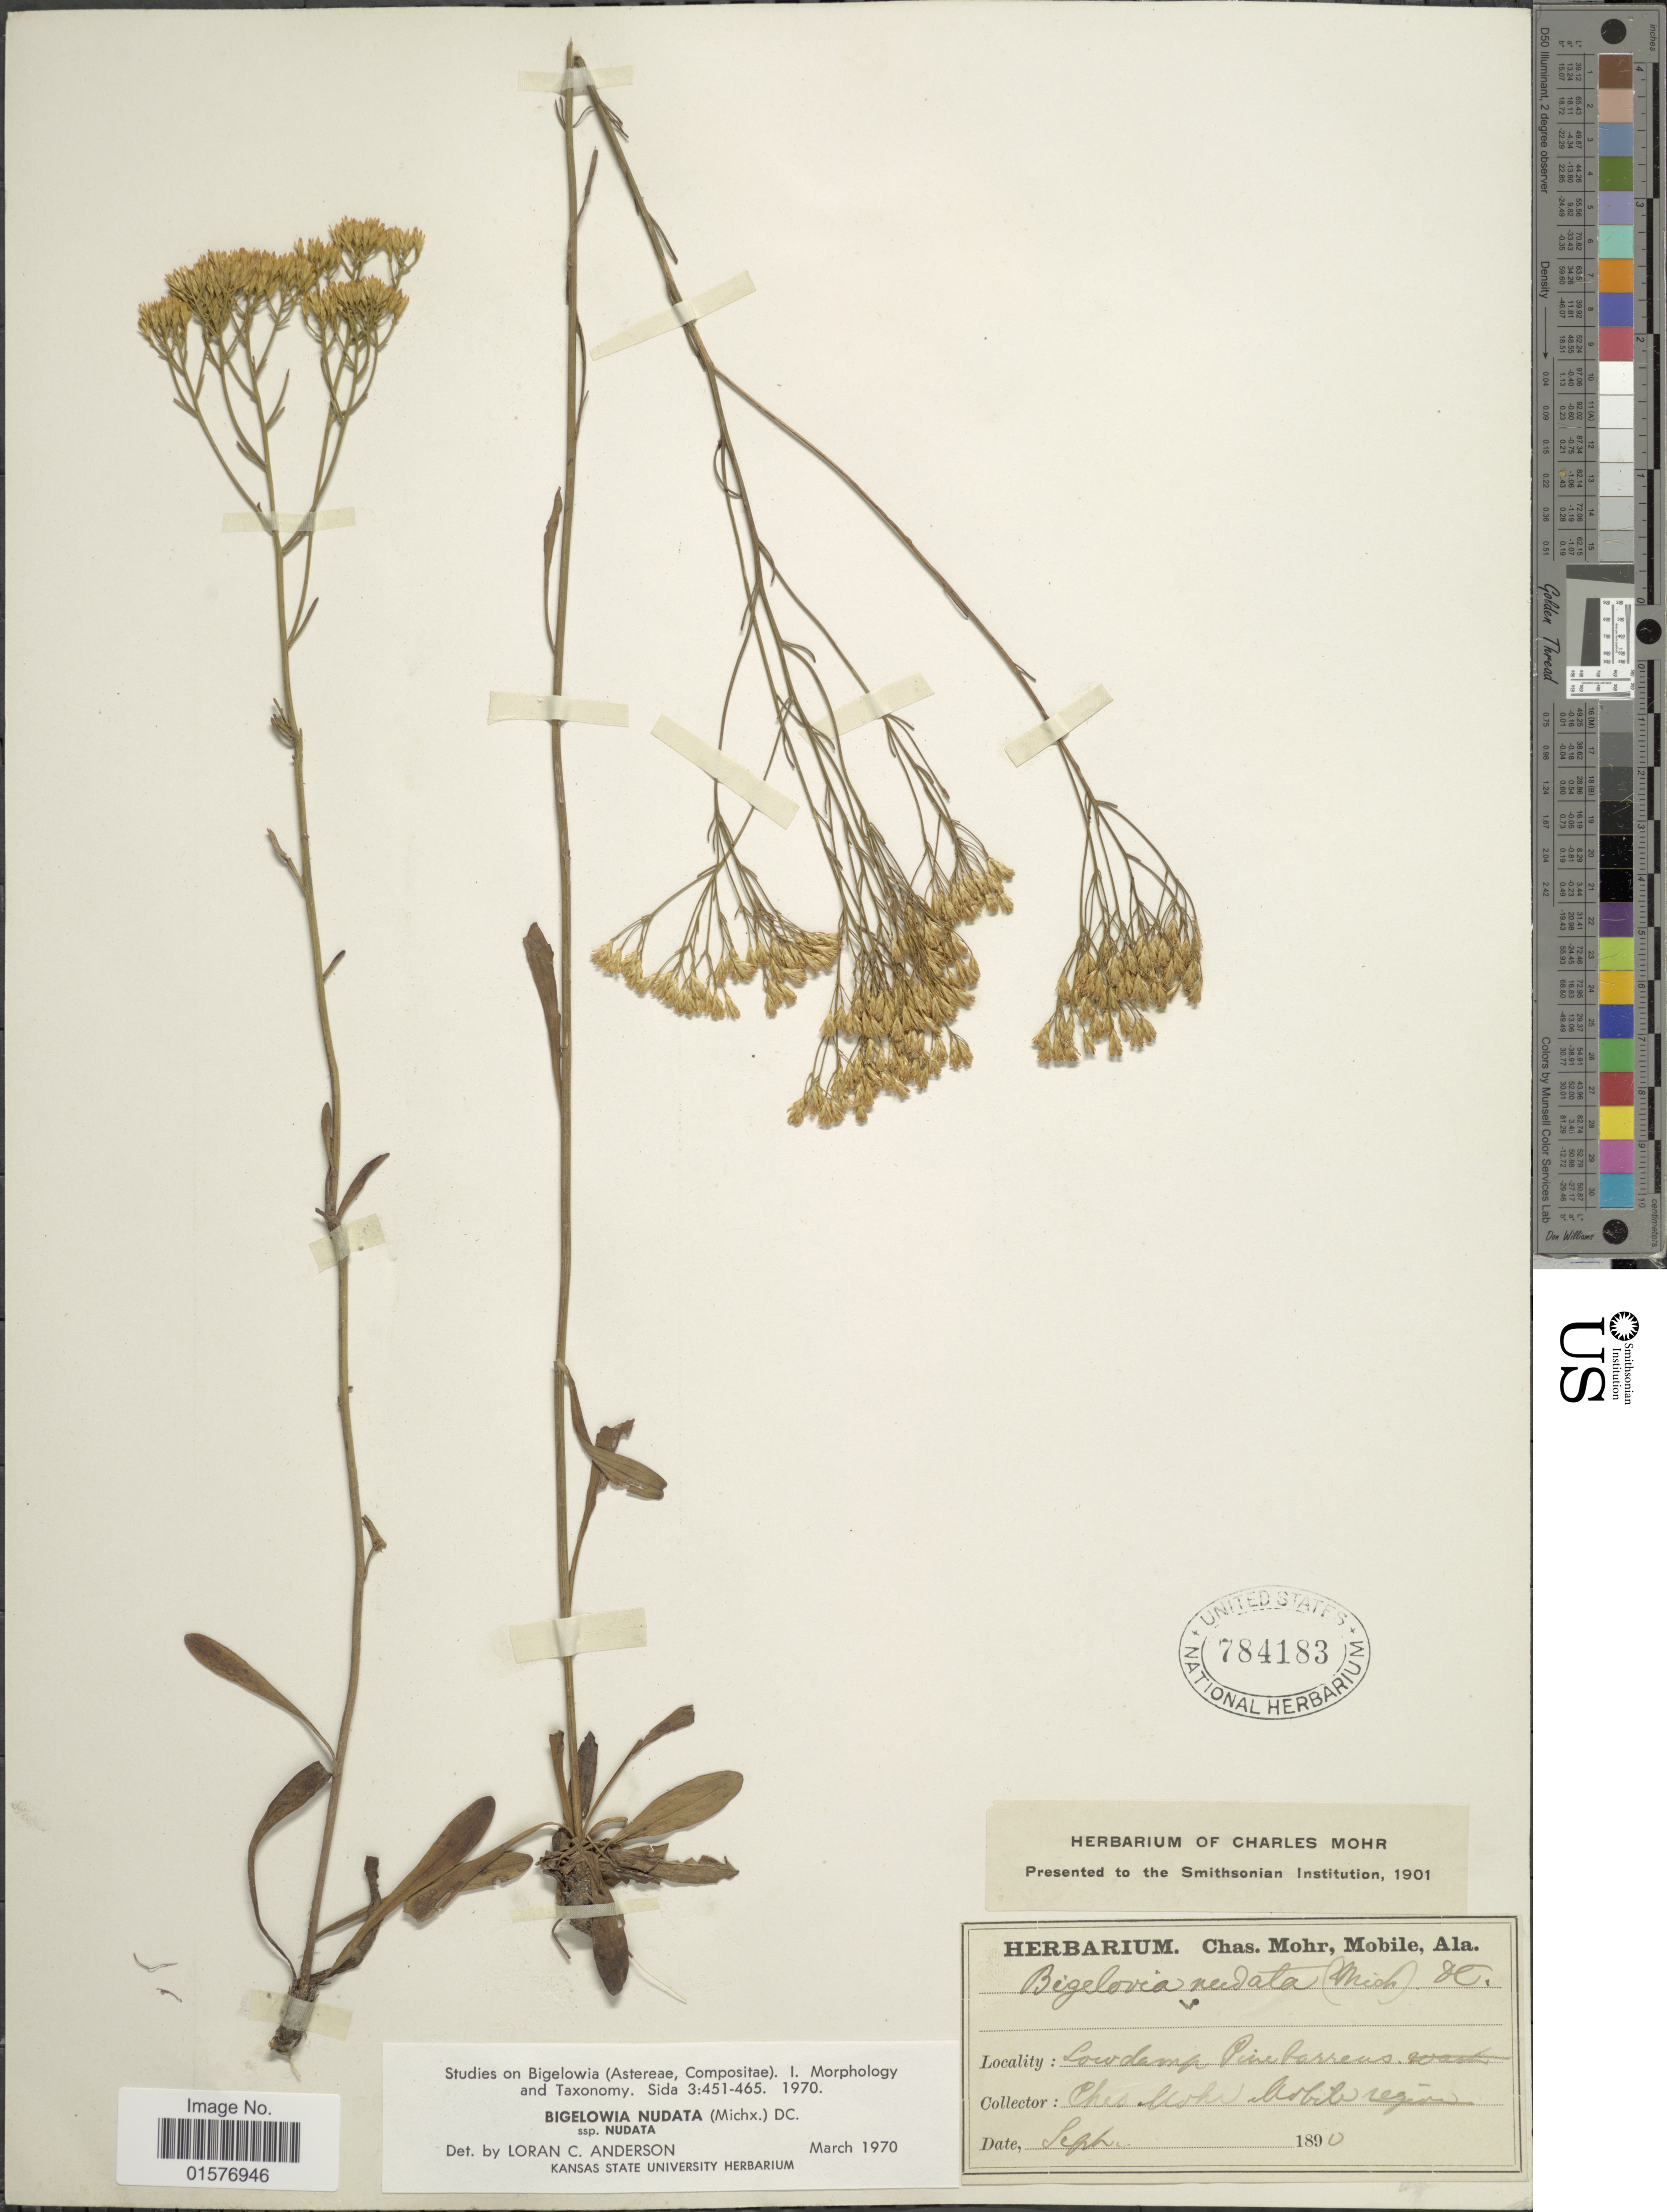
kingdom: Plantae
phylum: Tracheophyta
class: Magnoliopsida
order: Asterales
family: Asteraceae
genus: Bigelowia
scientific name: Bigelowia nudata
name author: (Michx.) DC.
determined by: Urbatsch, Lowell E., Curator (LSU), Louisiana State University (UNITED STATES)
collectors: C. T. Mohr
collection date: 1890-09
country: United States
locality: Low damp Pine Barrens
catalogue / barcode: US 784183